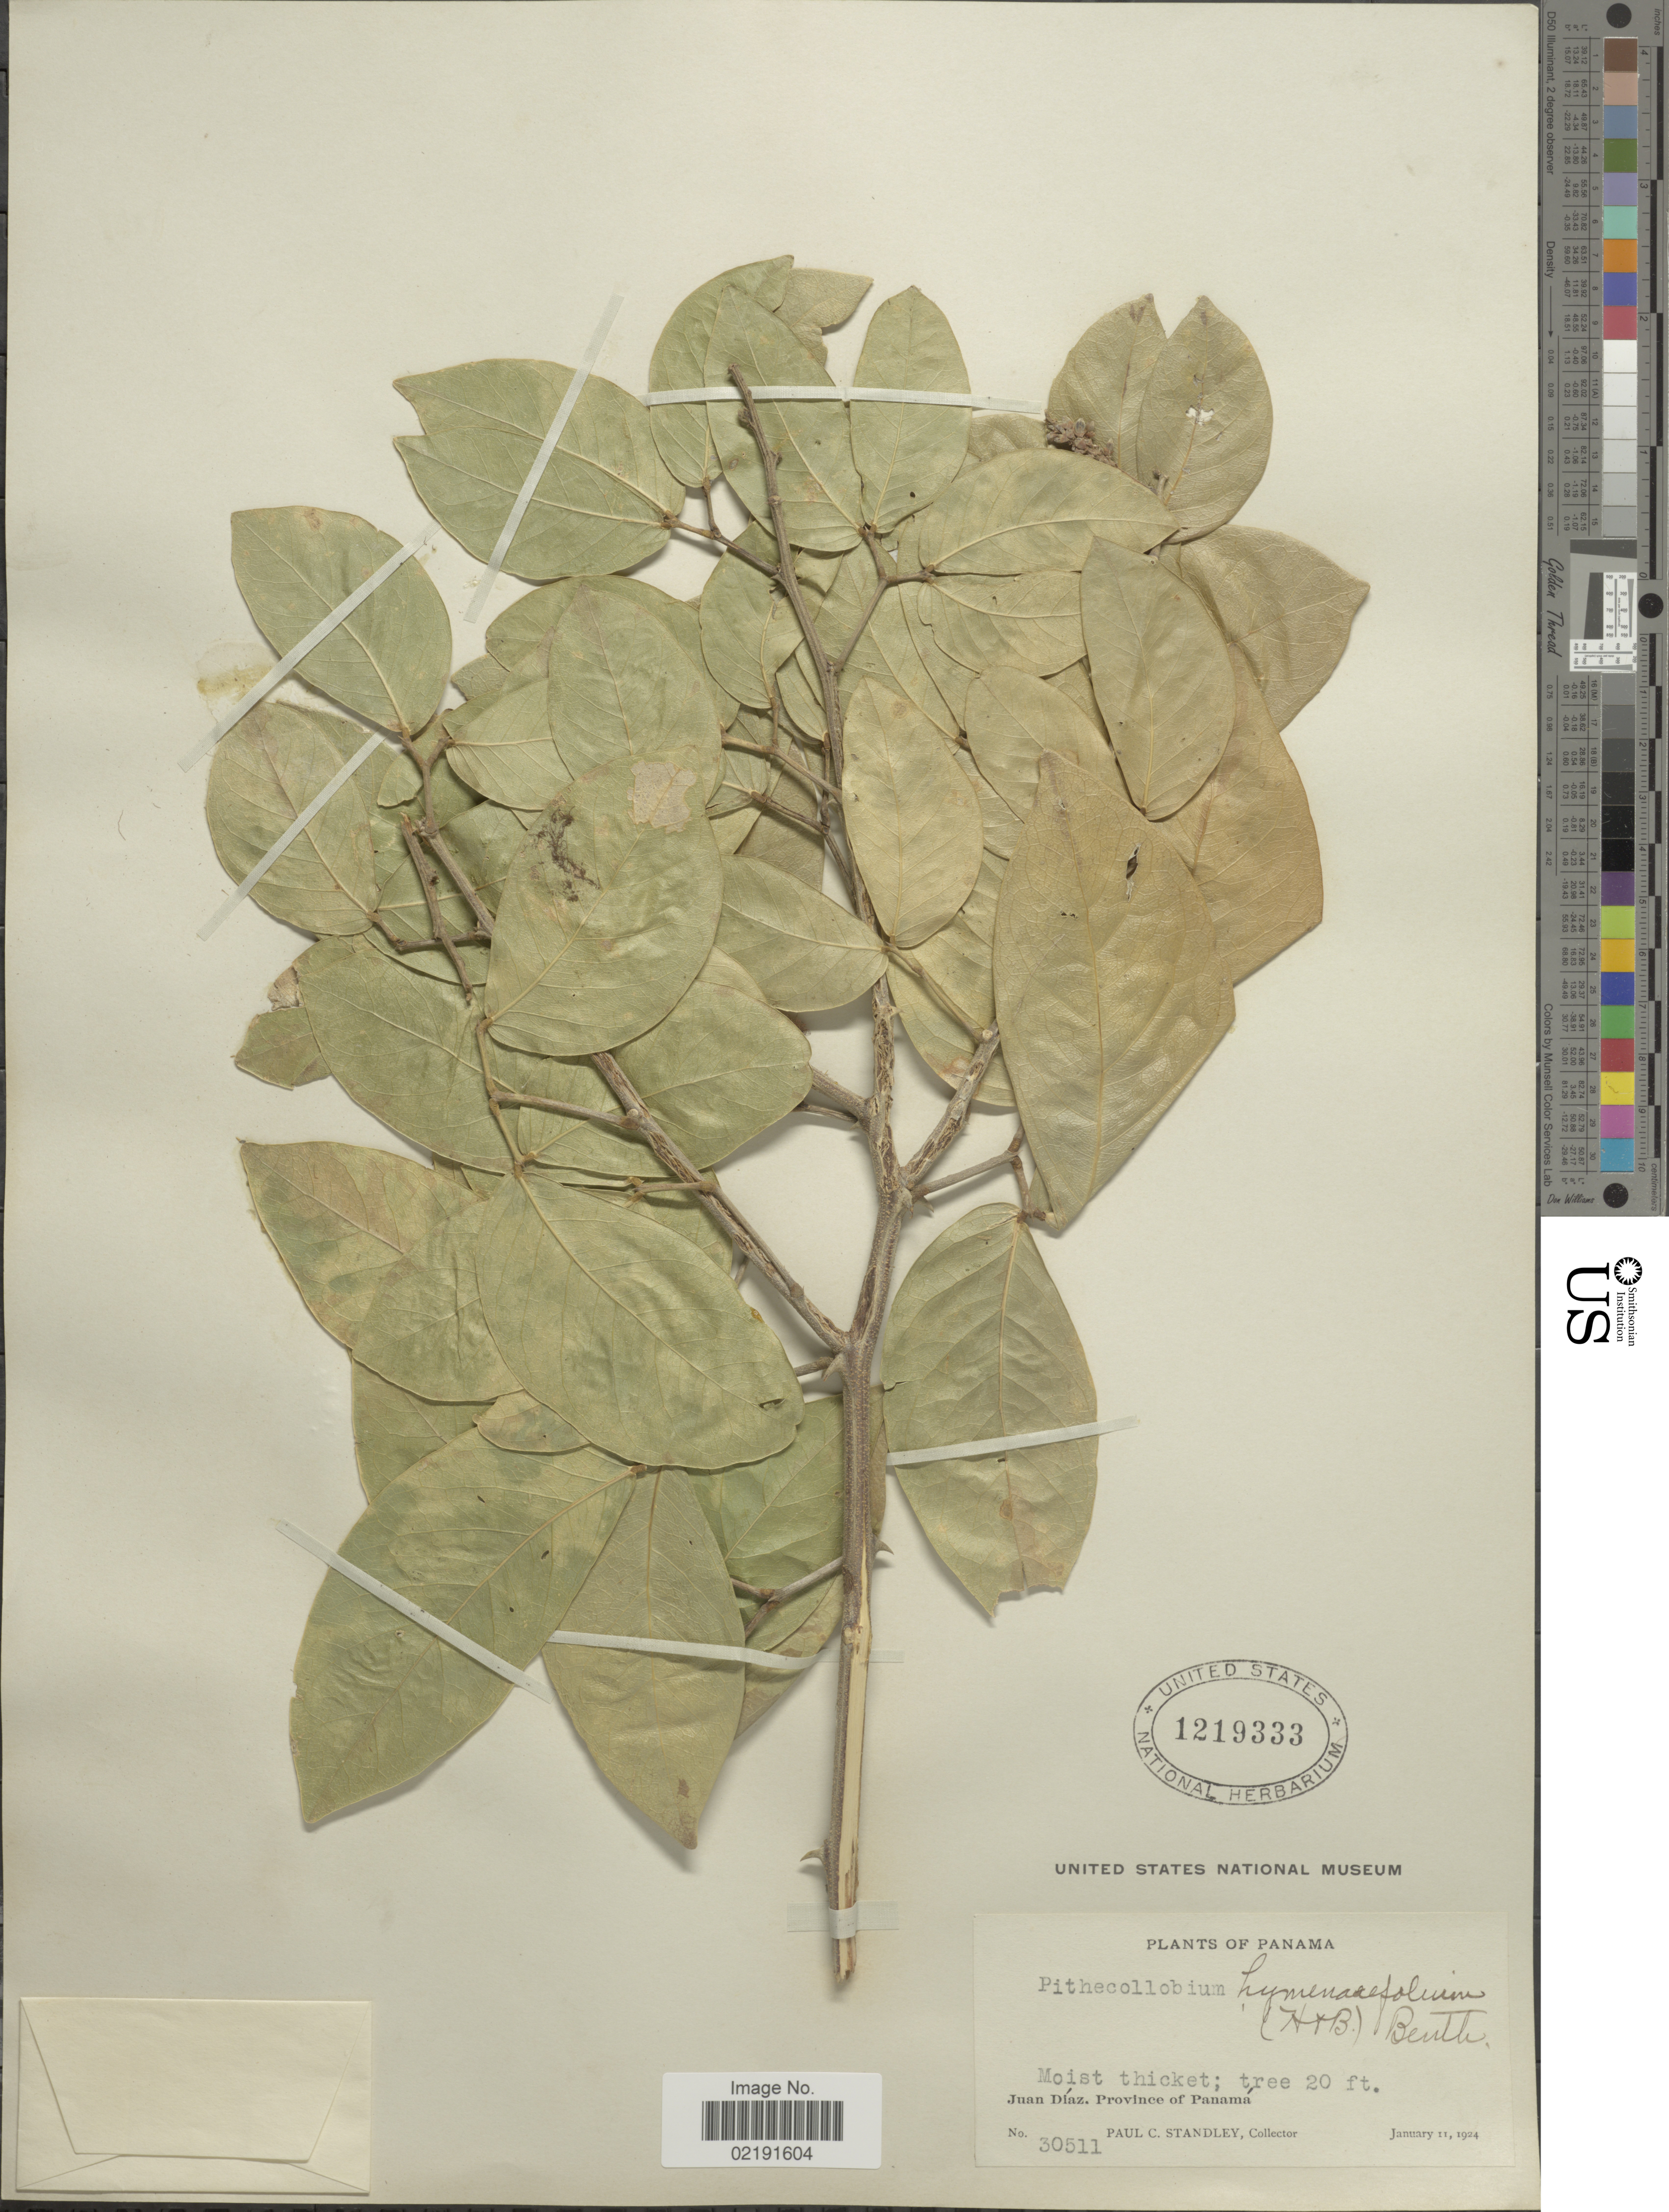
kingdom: Plantae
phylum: Tracheophyta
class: Magnoliopsida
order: Fabales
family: Fabaceae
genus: Pithecellobium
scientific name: Pithecellobium hymenaeifolium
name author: (Humb. & Bonpl. ex Willd.) Benth.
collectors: P. C. Standley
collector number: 30511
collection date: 1924-01-11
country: Panama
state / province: Panamá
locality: Juan Díaz, Province of Panamá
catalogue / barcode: US 1219333